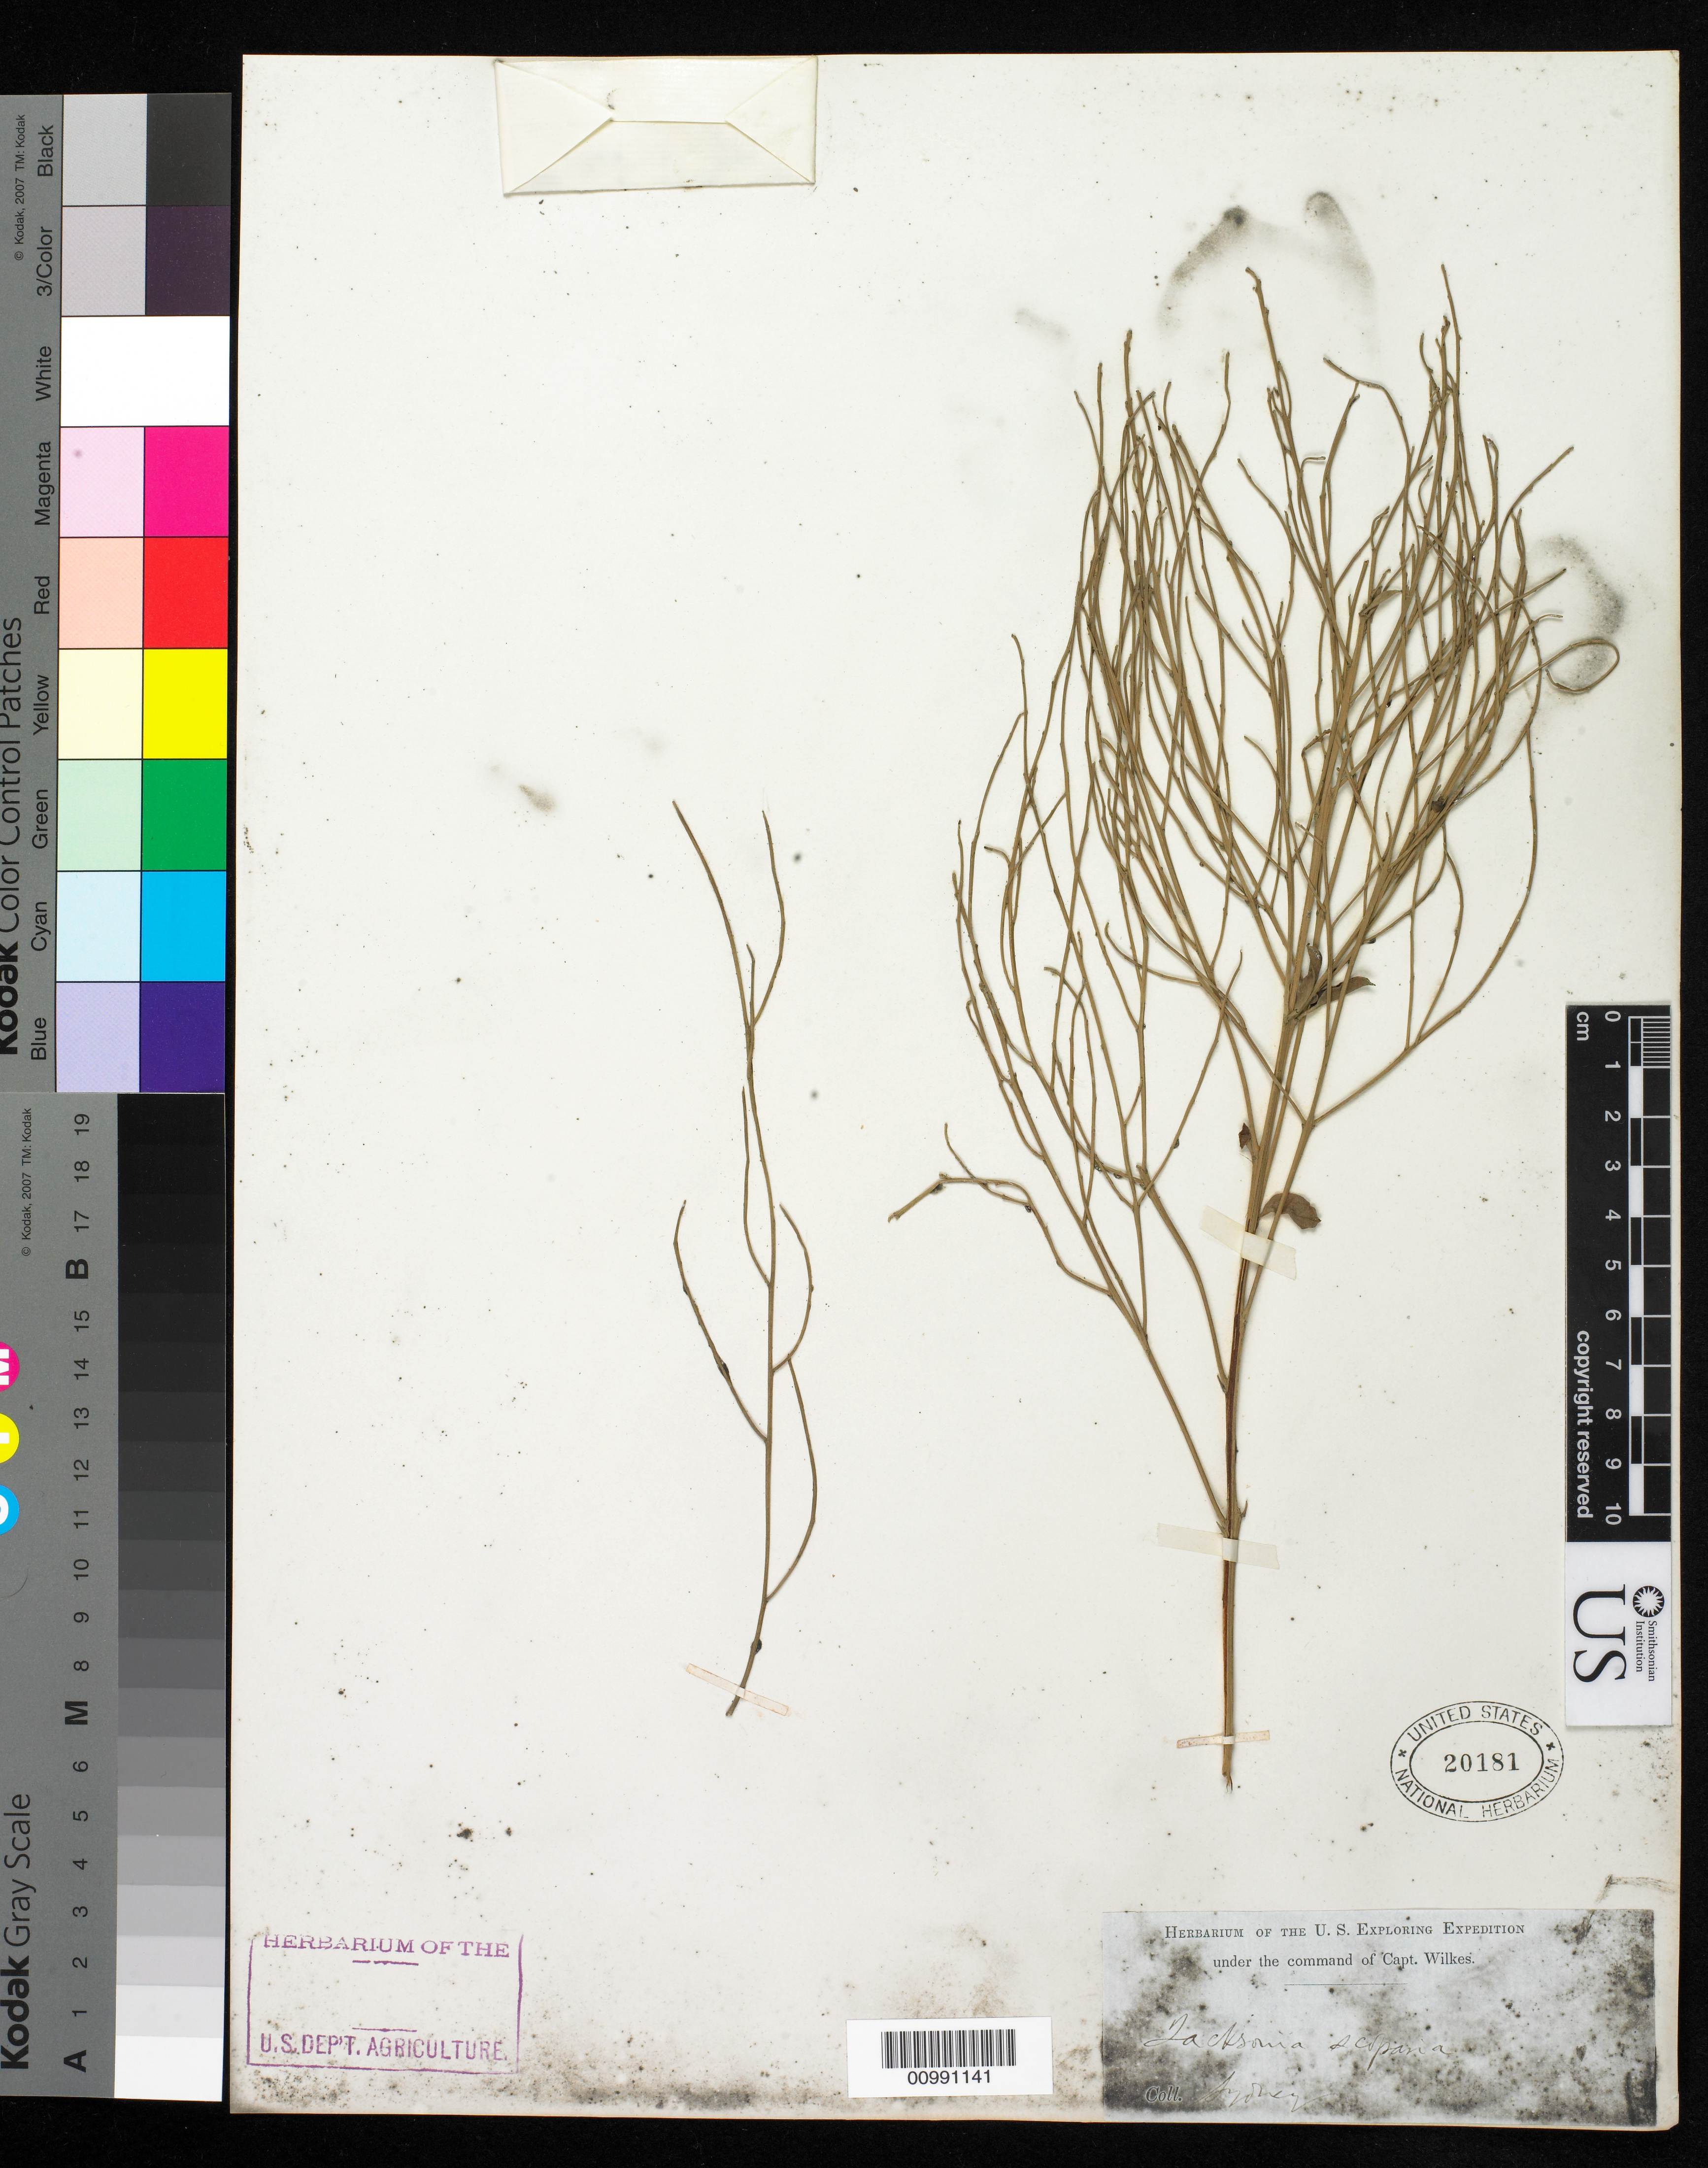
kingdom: Plantae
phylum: Tracheophyta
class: Magnoliopsida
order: Fabales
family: Fabaceae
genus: Jacksonia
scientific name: Jacksonia scoparia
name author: Sm.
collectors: Wilkes Explor. Exped.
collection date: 1838/1842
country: Australia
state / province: New South Wales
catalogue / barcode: US 20181